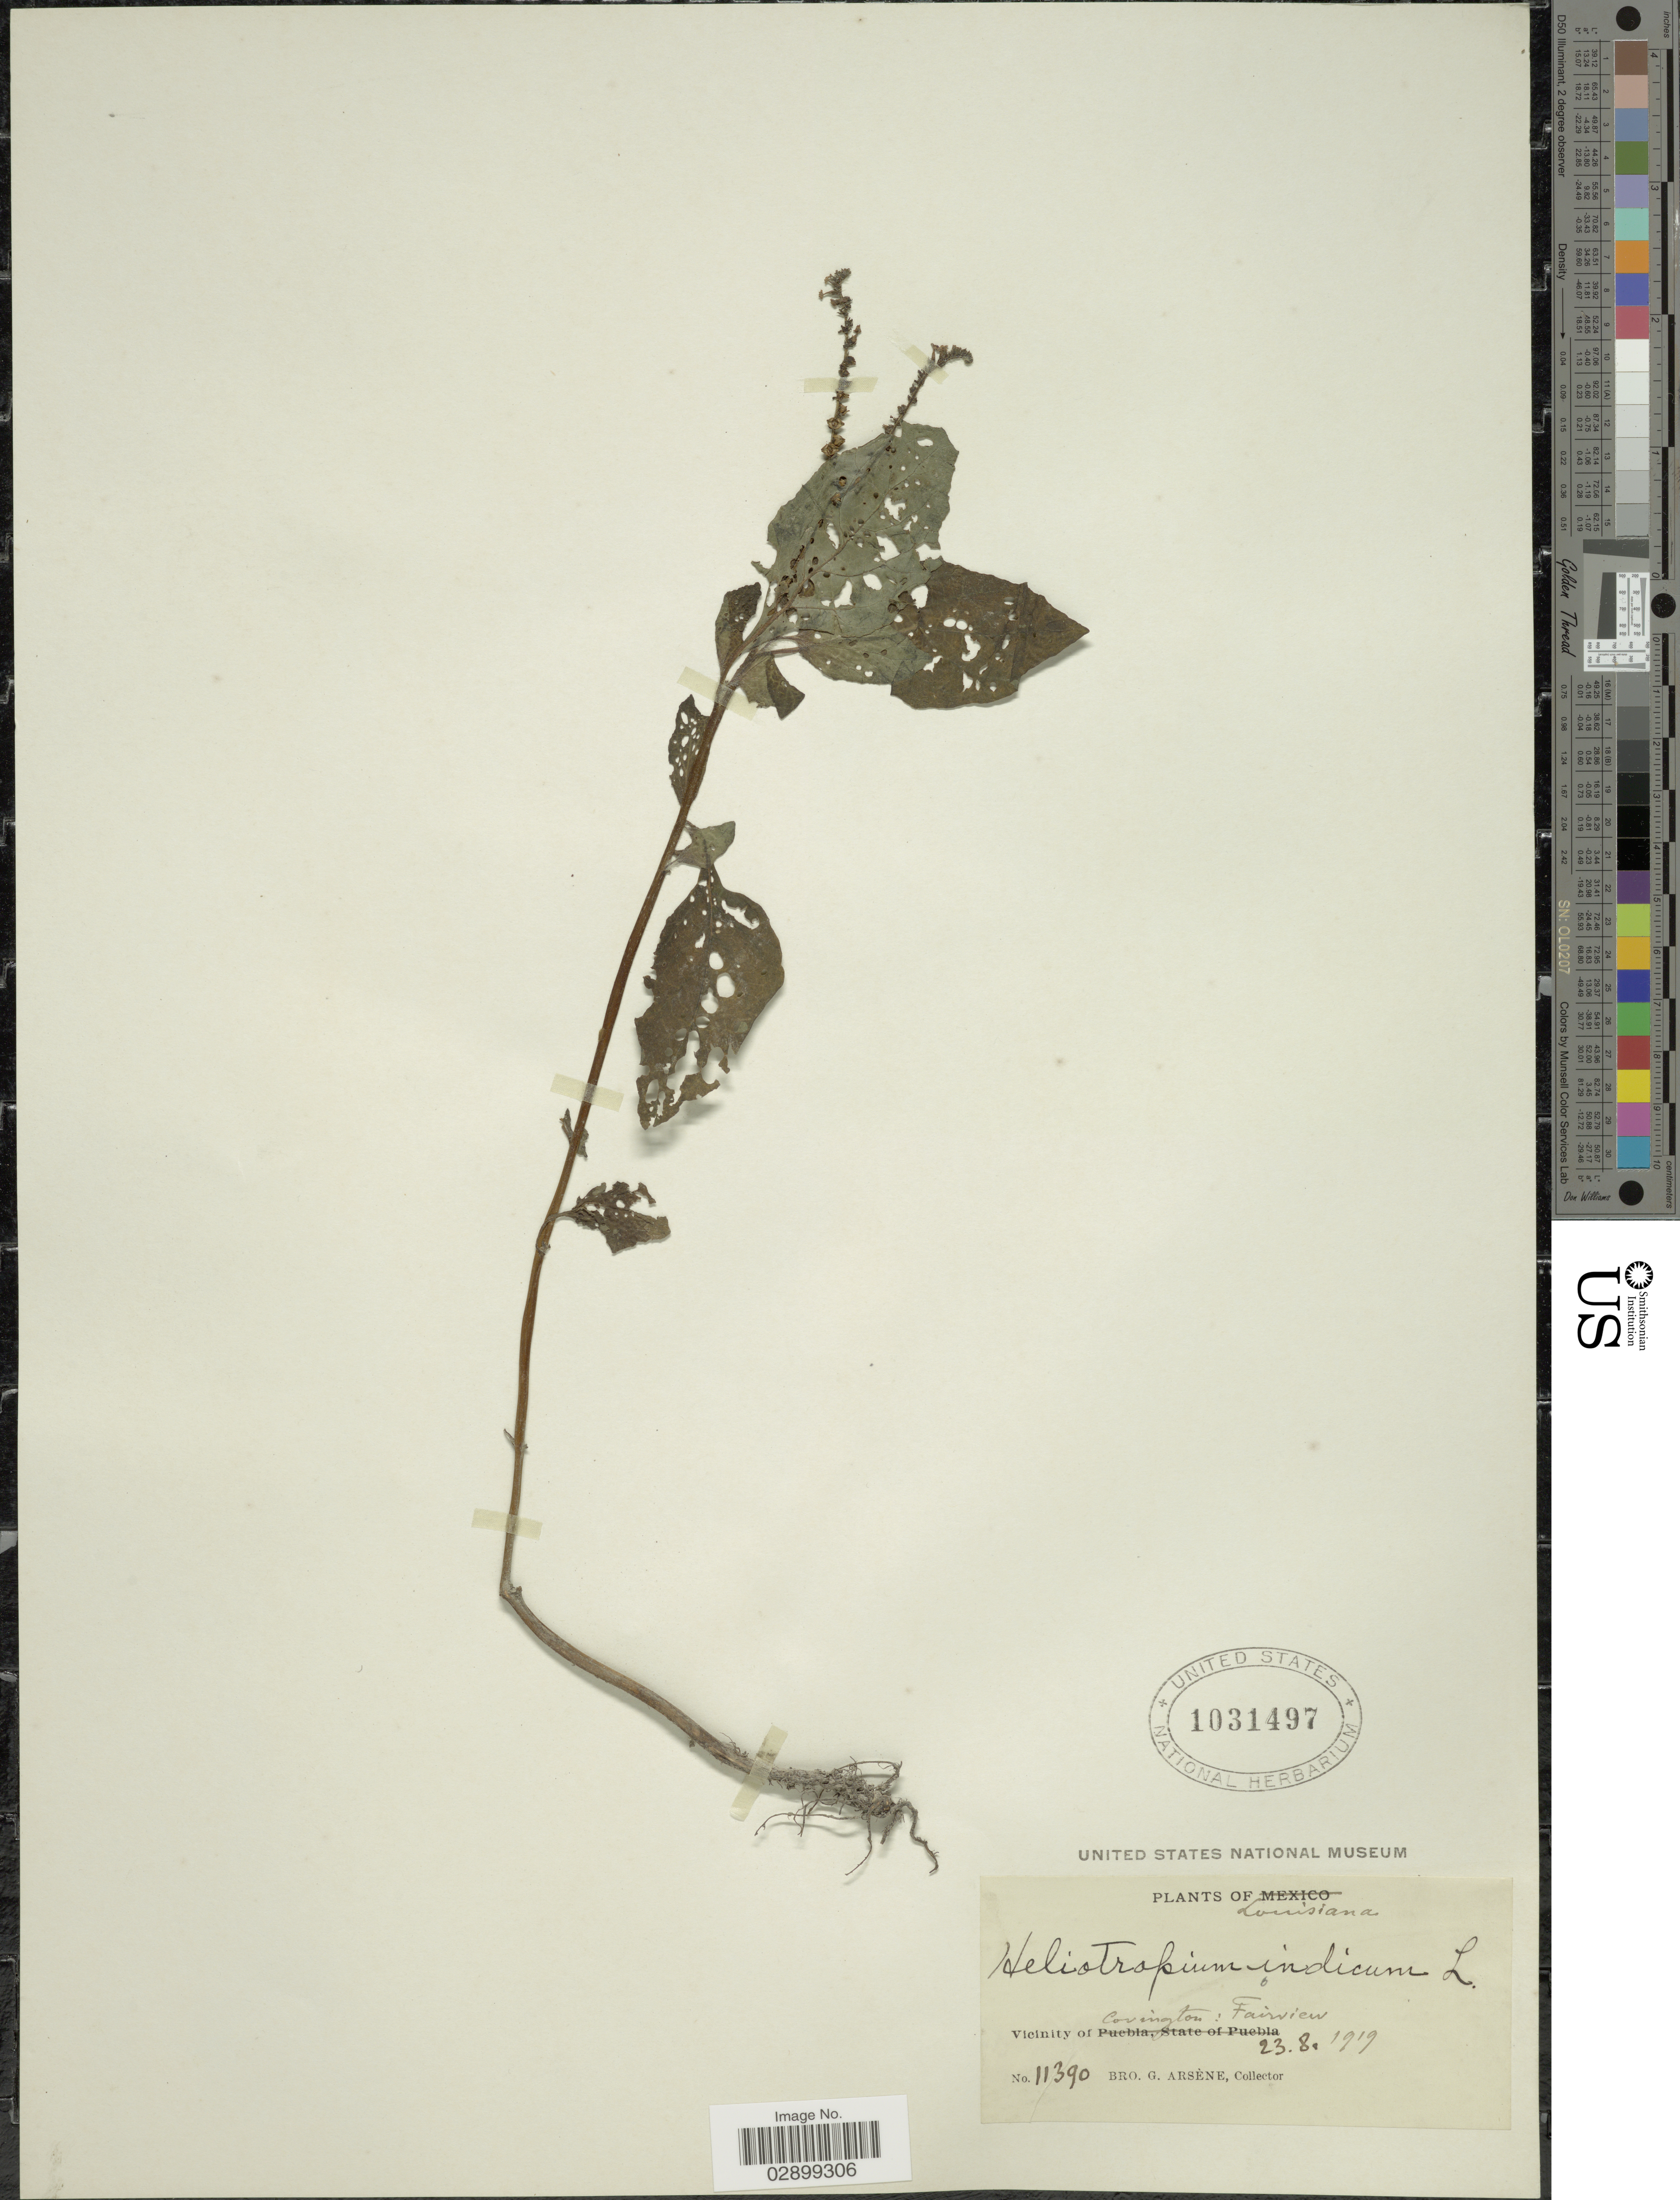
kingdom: Plantae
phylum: Tracheophyta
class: Magnoliopsida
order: Boraginales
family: Heliotropiaceae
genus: Heliotropium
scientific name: Heliotropium indicum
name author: L.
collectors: Bro. G. Arsène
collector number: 11390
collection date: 1919-08-23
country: United States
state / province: Louisiana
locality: Vicinity of Covington: Fairview.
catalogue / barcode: US 1031497